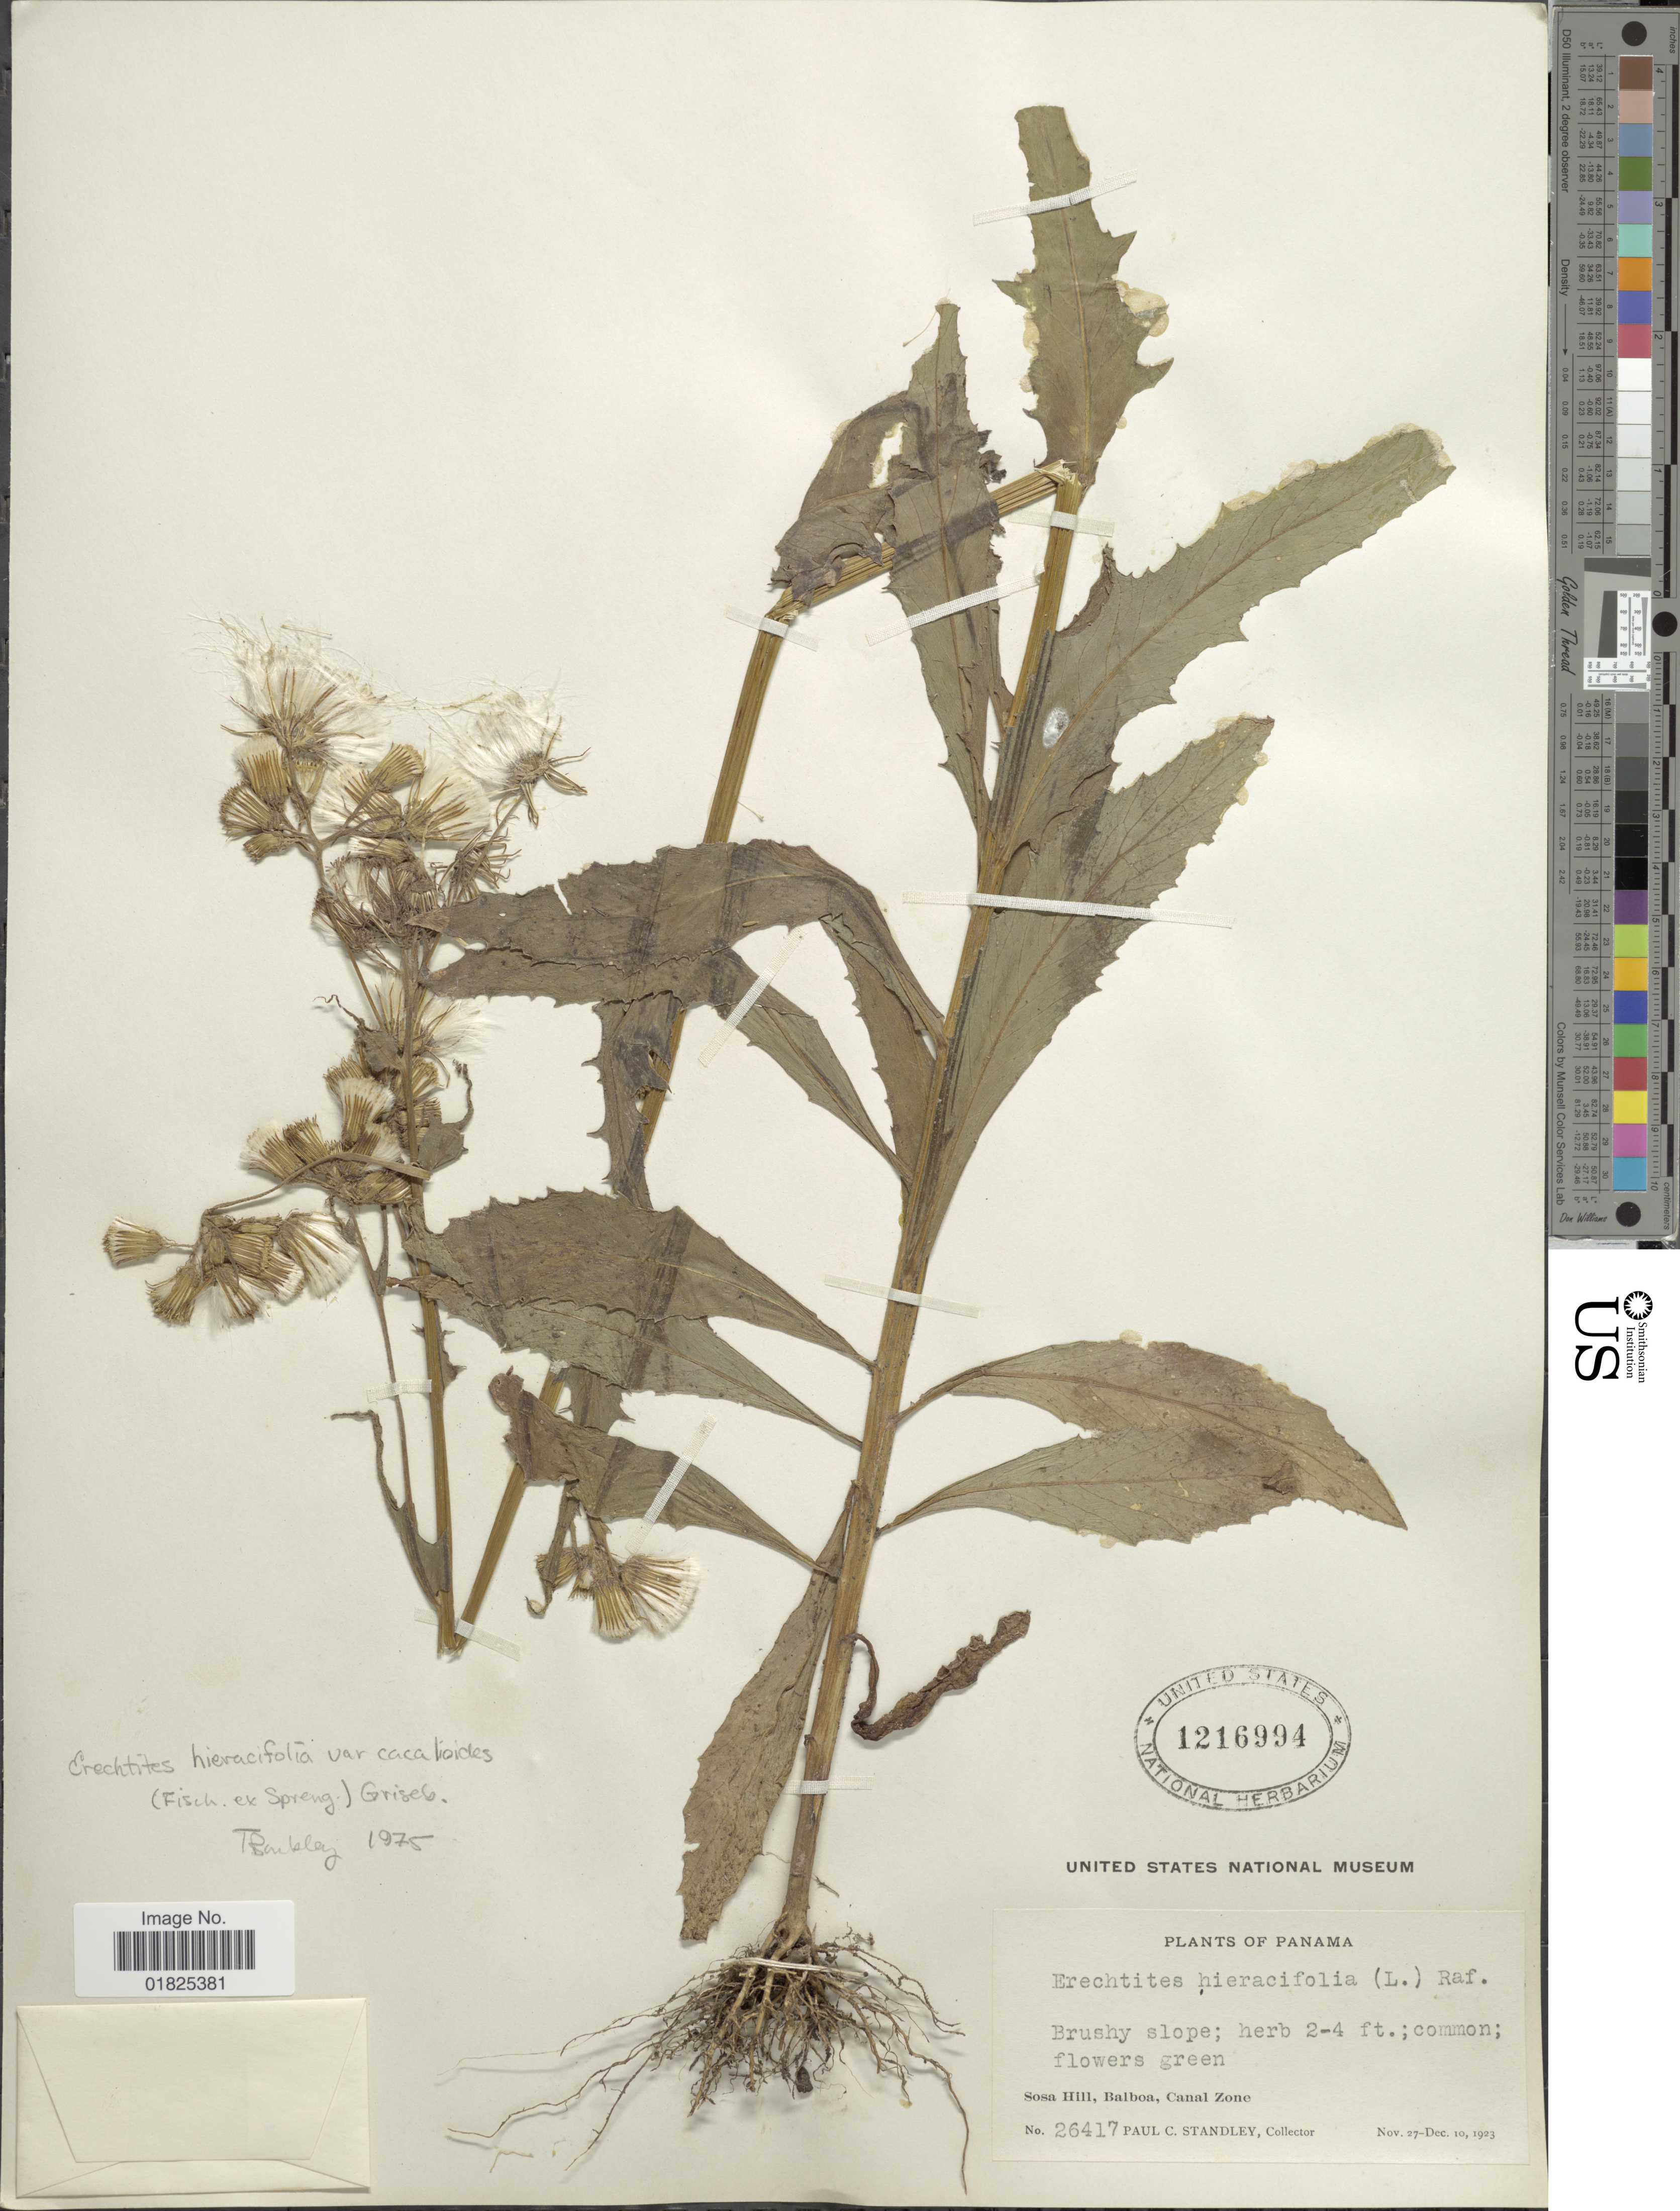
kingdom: Plantae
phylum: Tracheophyta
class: Magnoliopsida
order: Asterales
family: Asteraceae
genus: Erechtites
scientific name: Erechtites hieraciifolius var. cacaliodes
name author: (Fisch. ex Spreng.) Less. ex Griseb.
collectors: P. C. Standley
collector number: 26417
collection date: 1923-11-27/1923-12-10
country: Panama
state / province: Colón / Panamá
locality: Sosa Hill, Balboa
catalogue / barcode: US 1216994